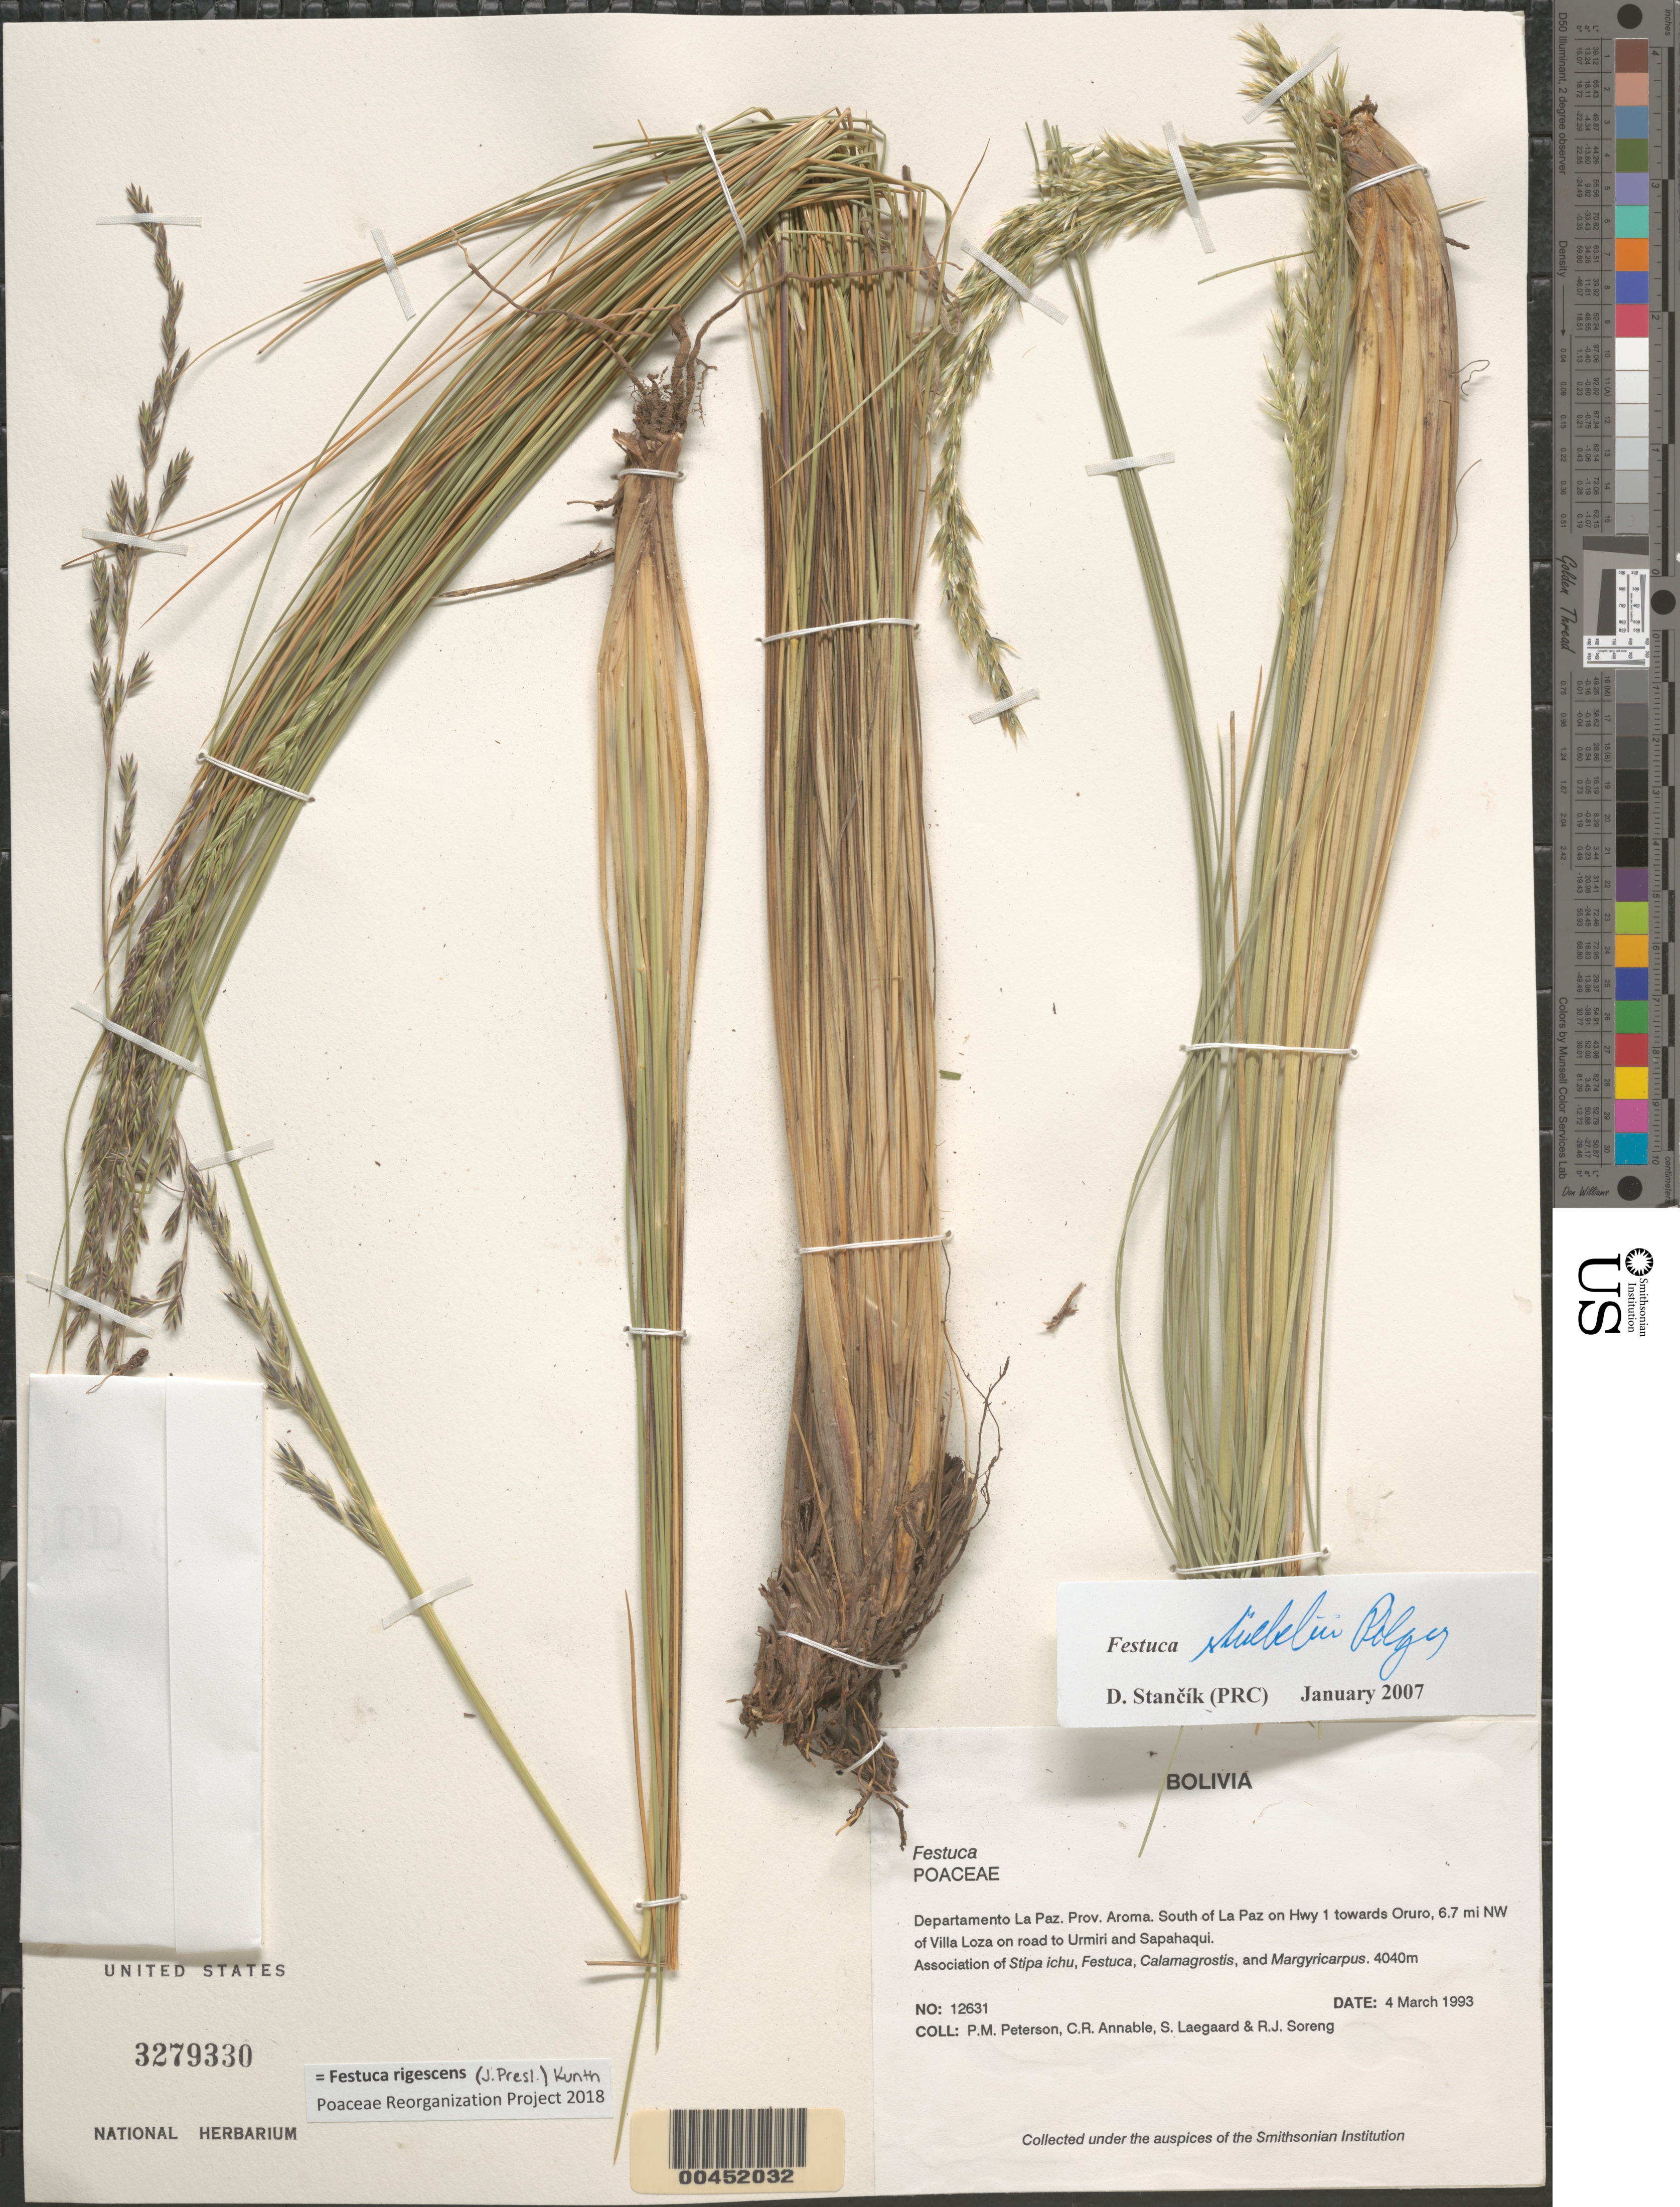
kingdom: Plantae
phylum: Tracheophyta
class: Liliopsida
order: Poales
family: Poaceae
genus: Festuca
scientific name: Festuca rigescens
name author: (J. Presl) Kunth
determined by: Poaceae Reorganization Project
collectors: P. M. Peterson, C. R. Annable, S. Lægaard & R. J. Soreng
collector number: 12631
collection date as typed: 04 Mar 1993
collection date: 1993-03-04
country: Bolivia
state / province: La Paz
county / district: Aroma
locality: South of La Paz on Hwy 1 towards Oruro, 6.7 mi NW of Villa Loza on road to Urmiri and Sapahaqui.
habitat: Association of Stipa ichu, Festuca, Calamagrostis, and Margyricarpus.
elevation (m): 4040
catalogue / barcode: US 3279330